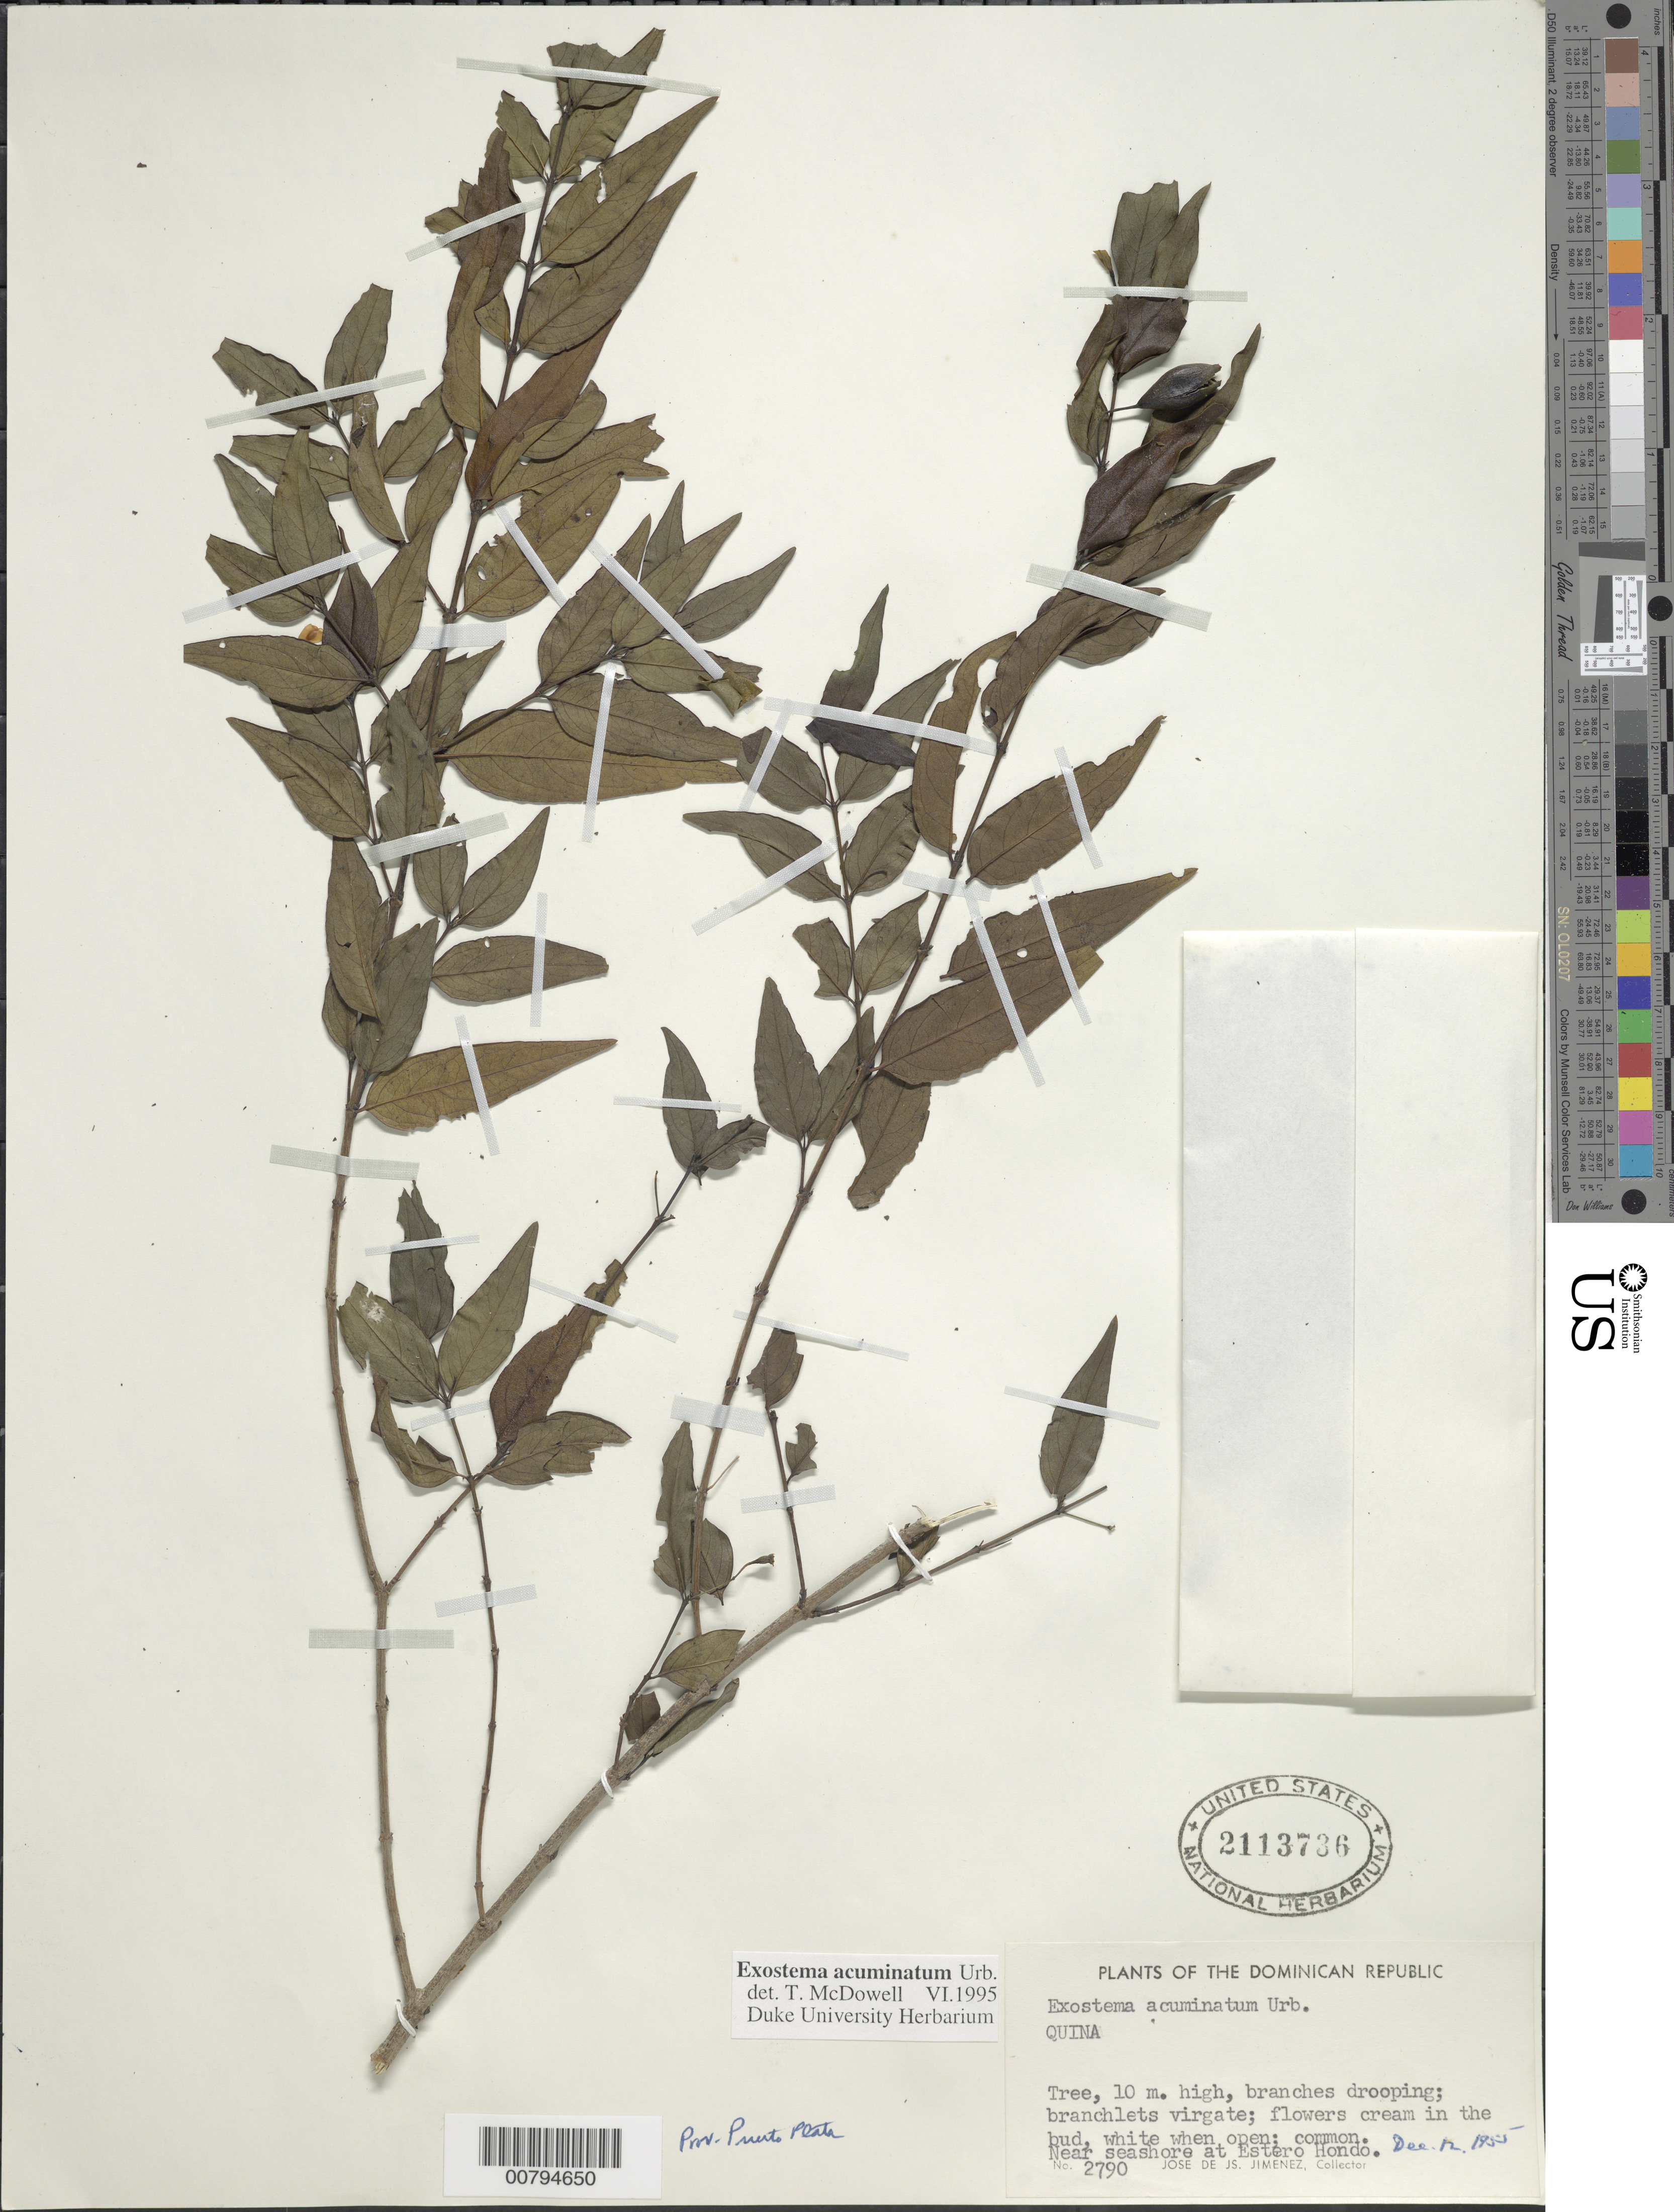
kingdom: Plantae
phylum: Tracheophyta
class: Magnoliopsida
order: Gentianales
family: Rubiaceae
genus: Exostema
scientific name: Exostema acuminatum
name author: Urb.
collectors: J. J. Jiménez Almonte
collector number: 2790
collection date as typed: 12 Dec 1955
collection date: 1955-12-12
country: Dominican Republic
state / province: Puerto Plata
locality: Near seashore at Estero Hondo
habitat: Near seashore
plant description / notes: Common name: Quina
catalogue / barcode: US 2113736